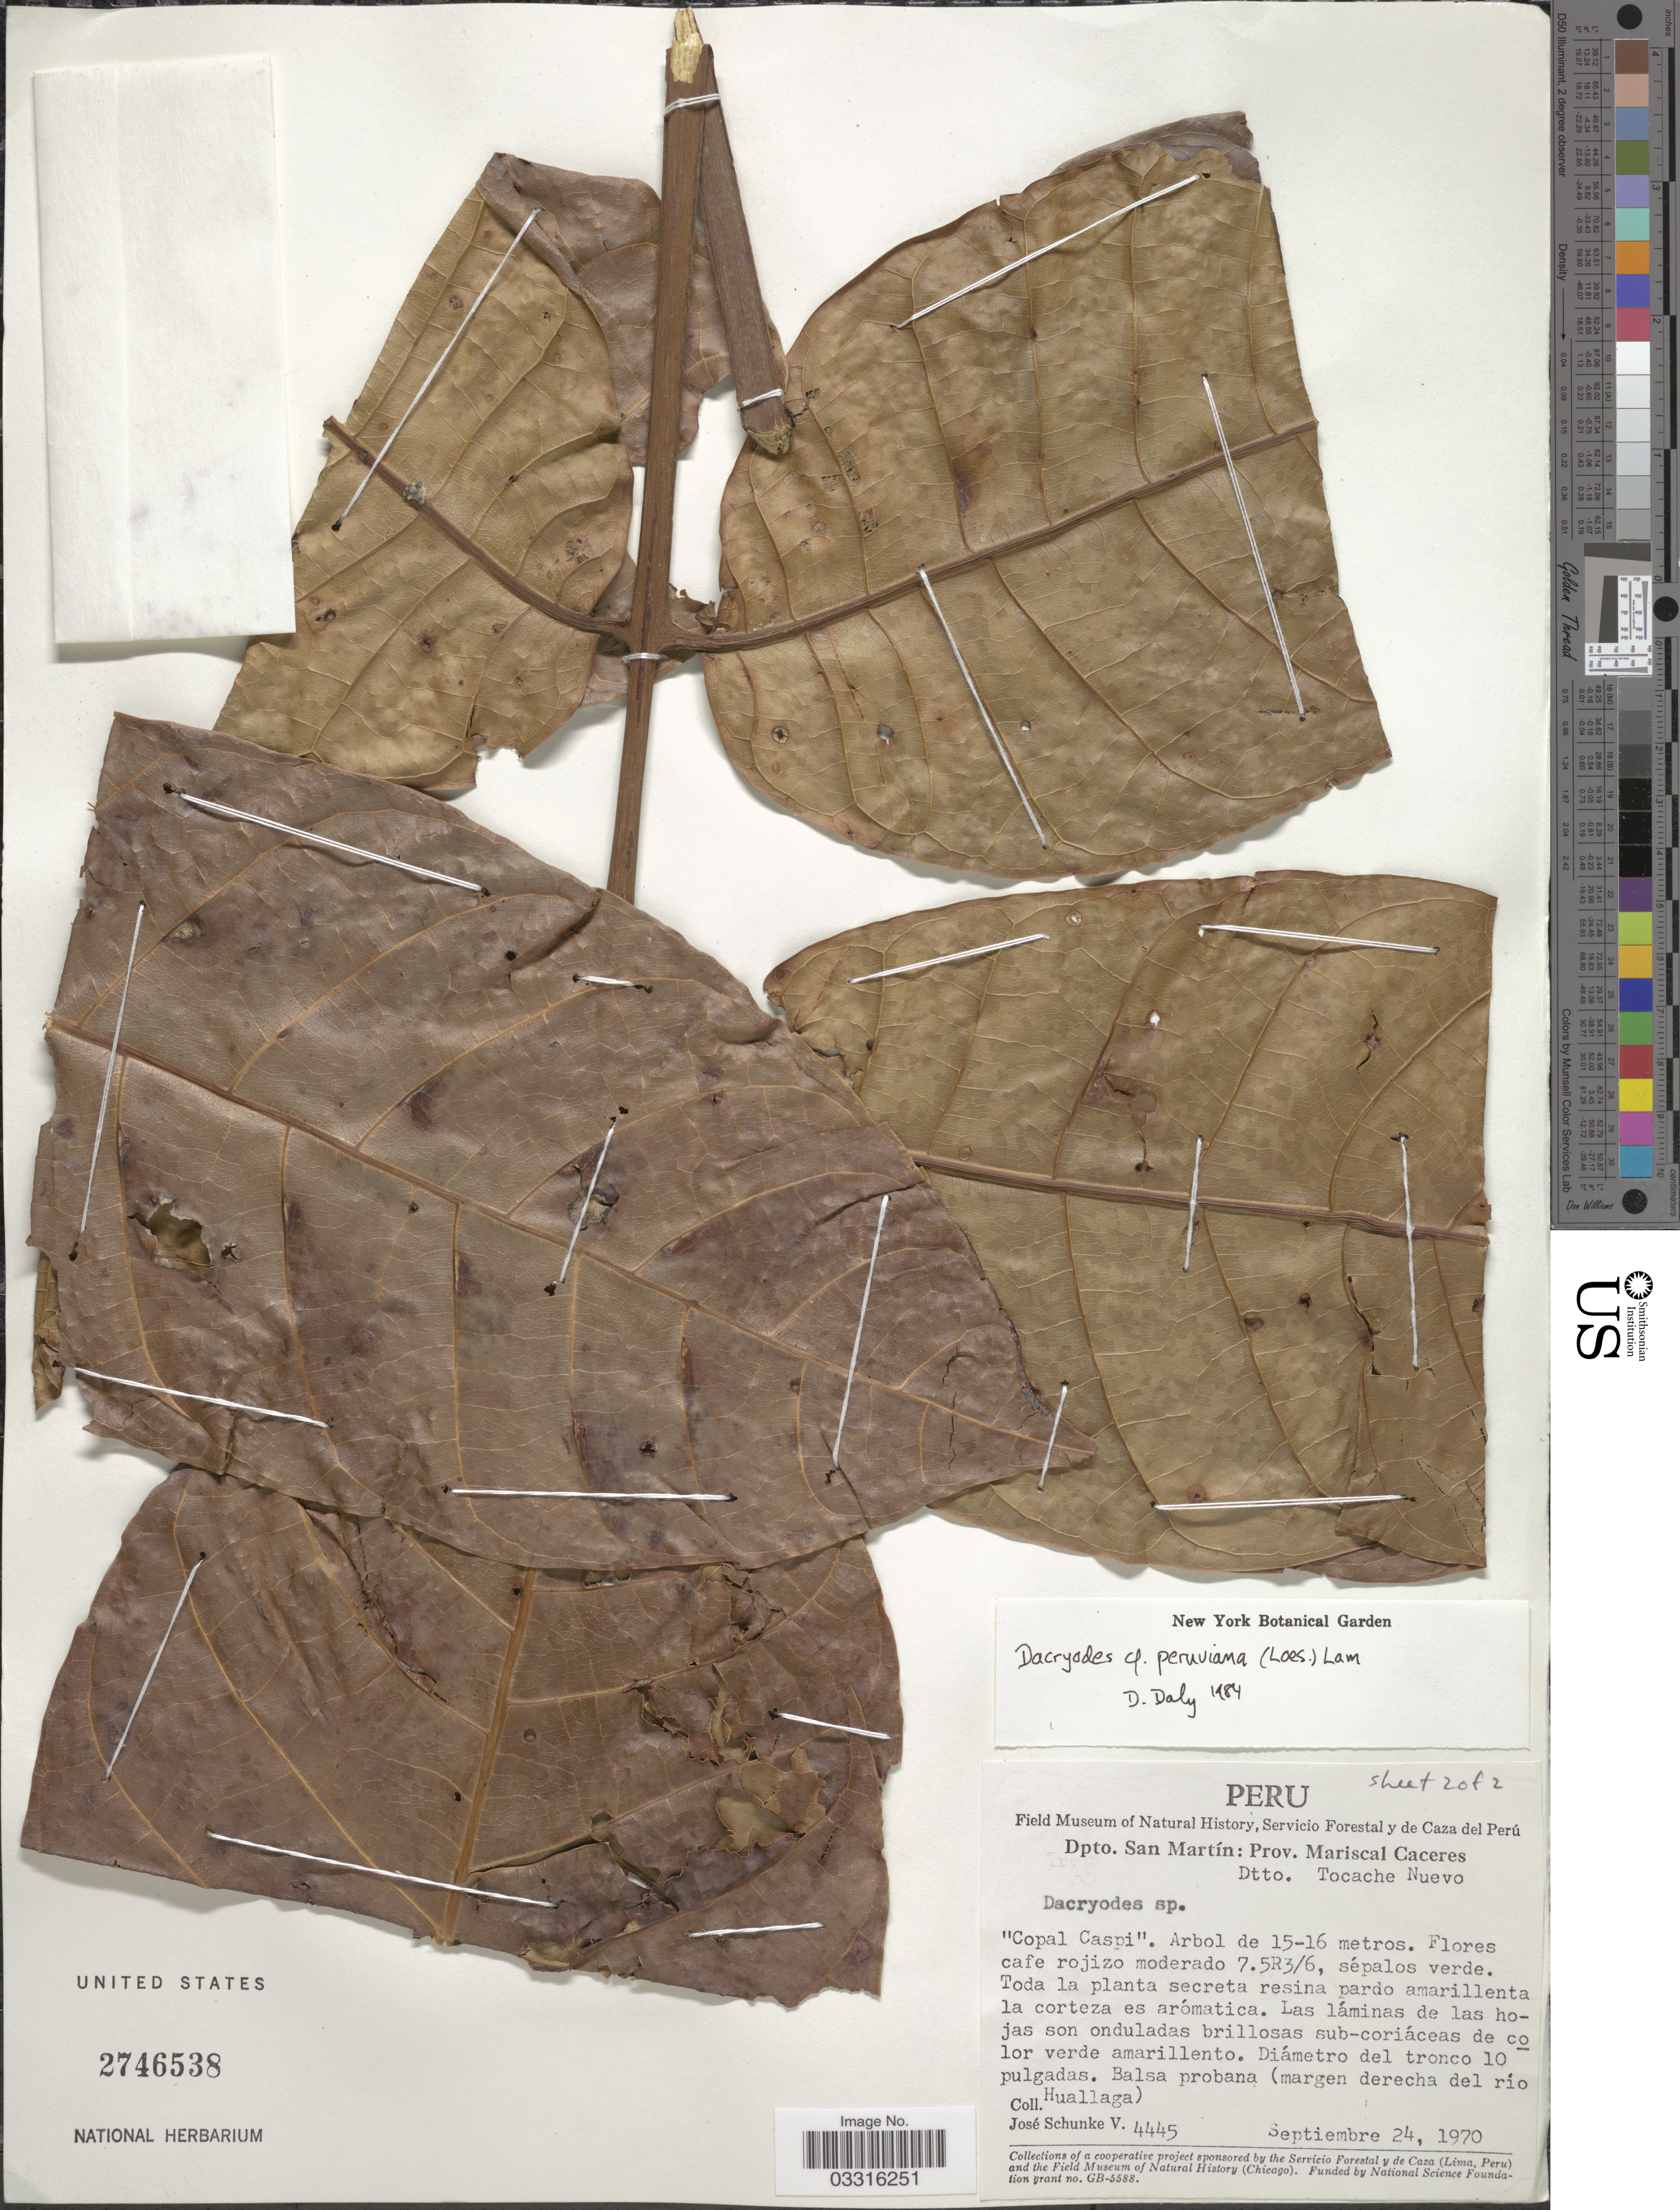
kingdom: Plantae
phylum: Tracheophyta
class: Magnoliopsida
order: Sapindales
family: Burseraceae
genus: Dacryodes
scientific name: Dacryodes peruviana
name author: (Loes.) H.J. Lam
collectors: J. Schunke Vigo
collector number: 4445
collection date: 1970-09-24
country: Peru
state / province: San Martín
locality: Dpto. San Martín: Prov. Mariscal Caceres, Dtto. Tocache Nuevo. Balsa probana (margen derecha del rio Huallaga).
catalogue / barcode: US 2746538